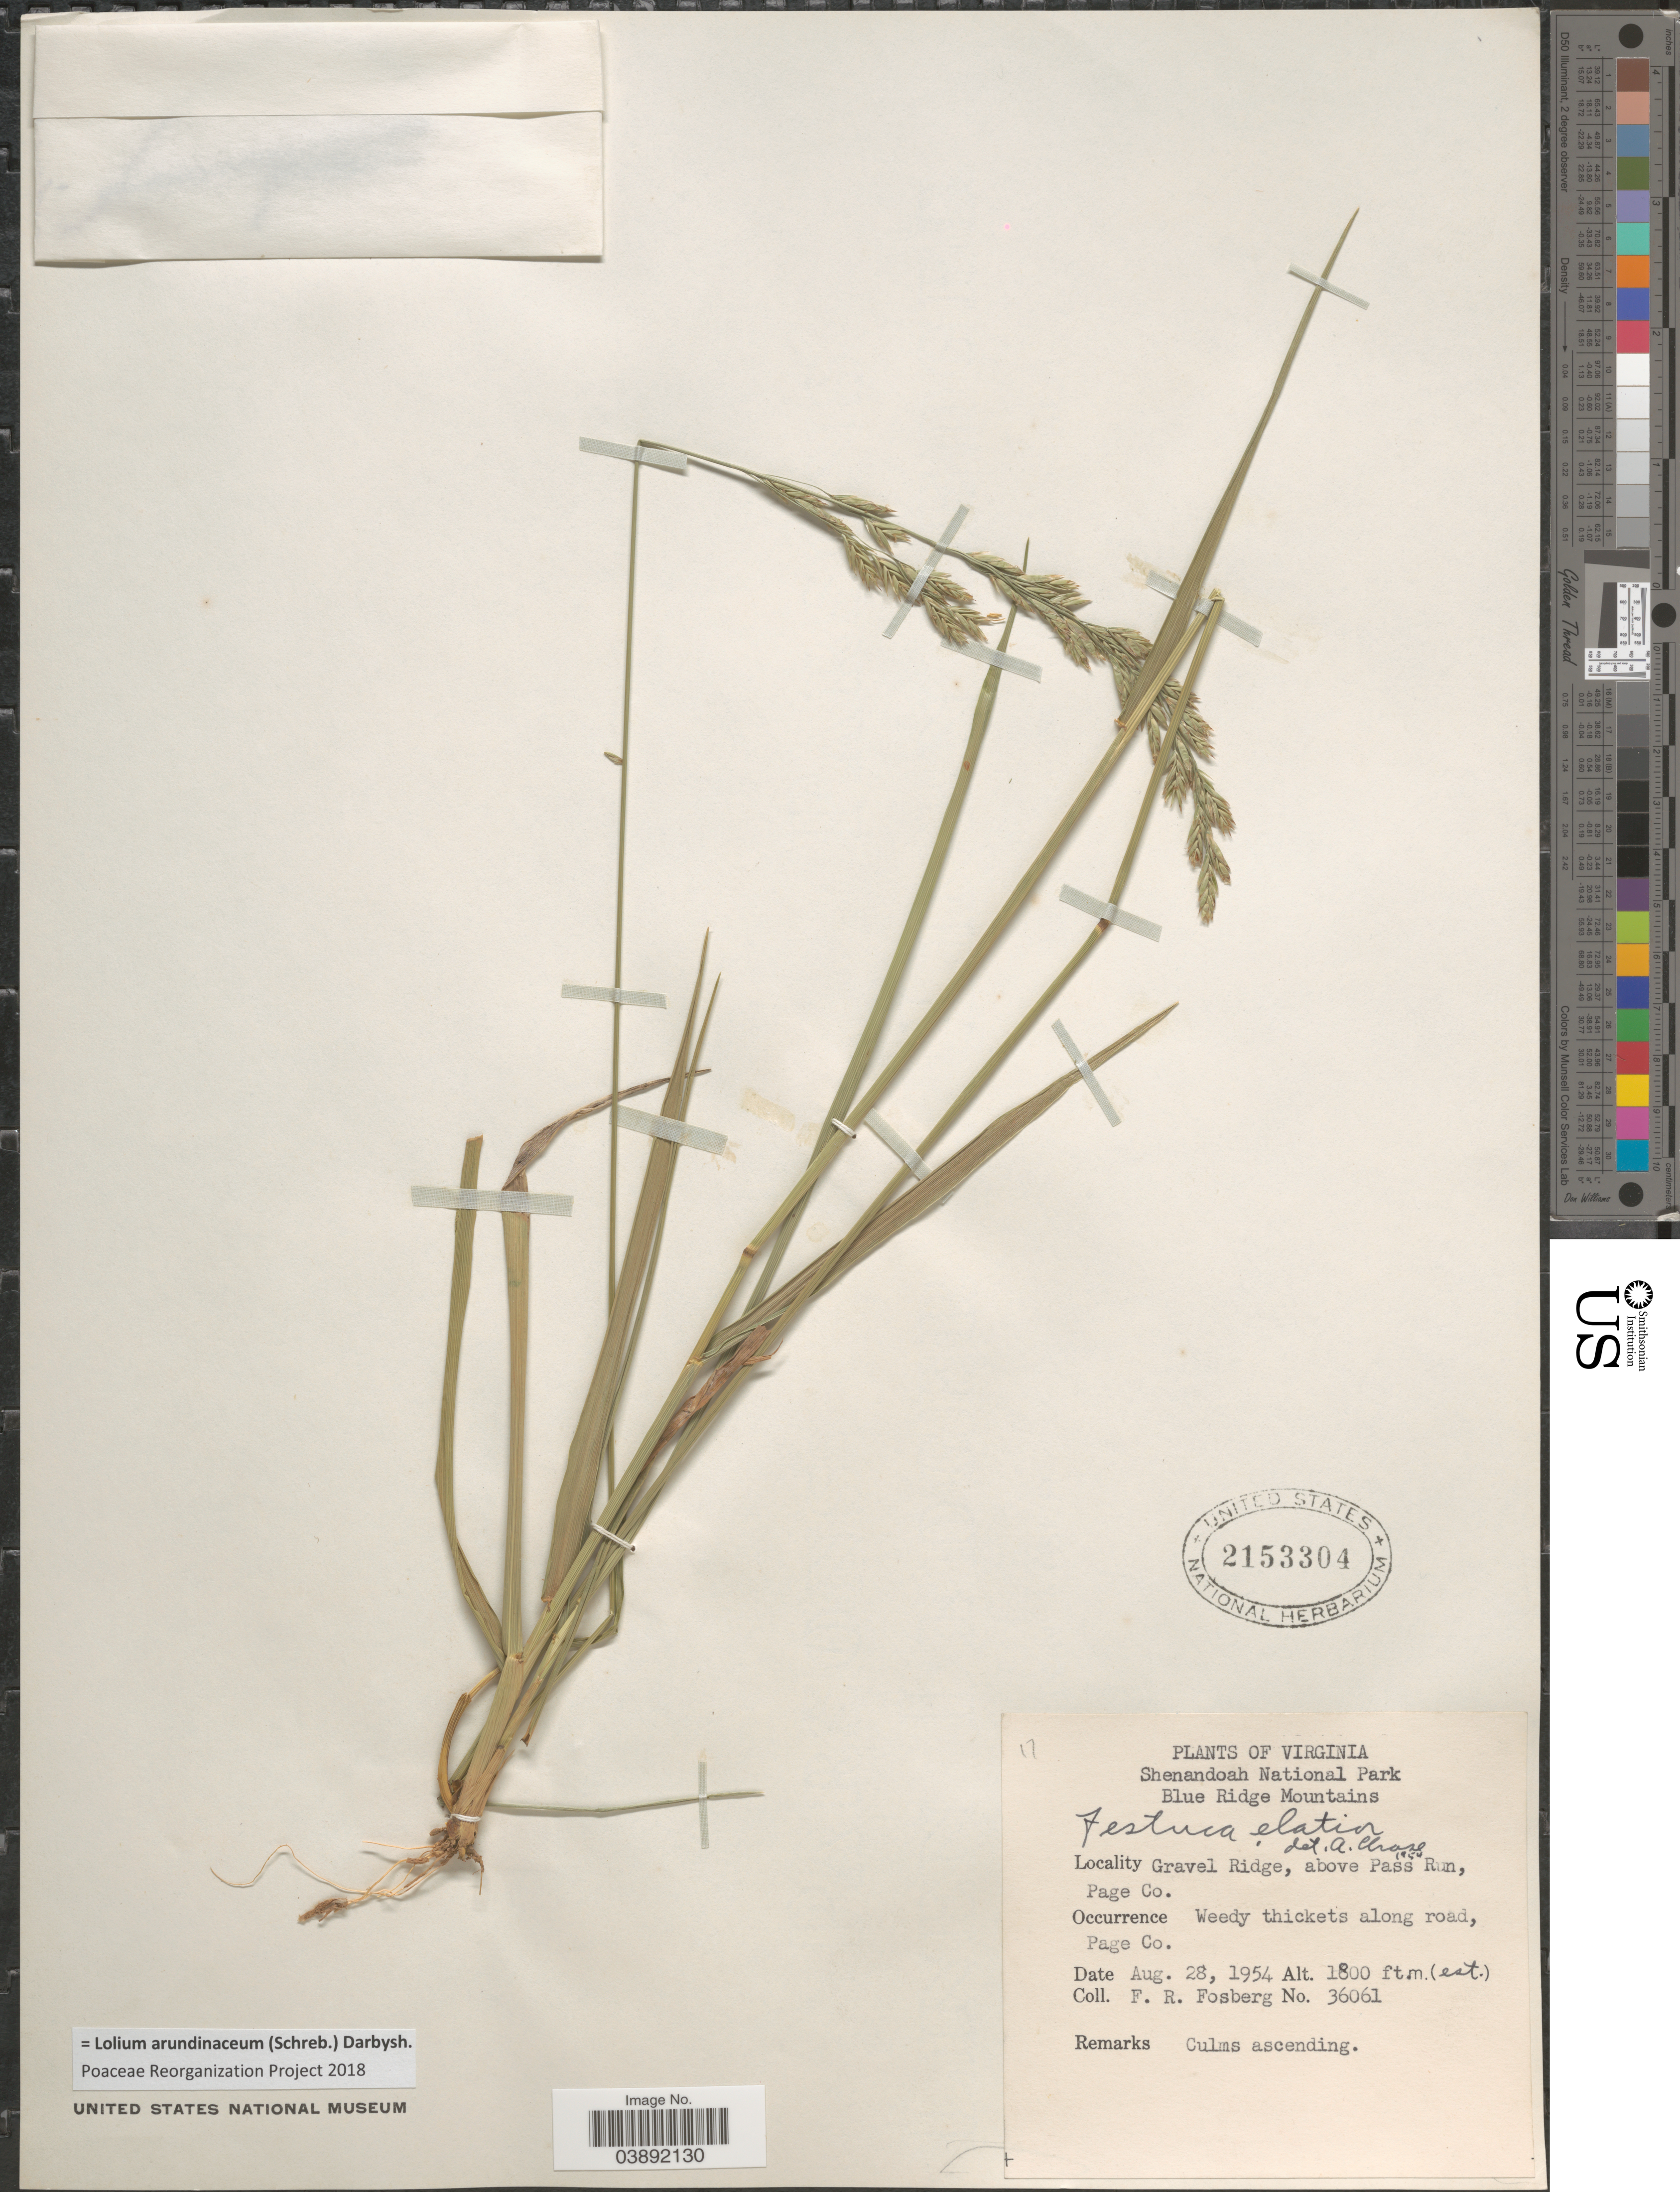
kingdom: Plantae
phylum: Tracheophyta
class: Liliopsida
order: Poales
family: Poaceae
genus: Lolium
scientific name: Lolium arundinaceum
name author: (Schreb.) Darbysh.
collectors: F. R. Fosberg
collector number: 36061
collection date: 1954-08-28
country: United States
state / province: Virginia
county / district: Page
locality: Shenandoah National Park. Blue Ridge Mountains. Gravel Ridge, above Pass Run, Page Co. Weedy thickets along road, Page Co.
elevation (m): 549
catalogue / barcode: US 2153304